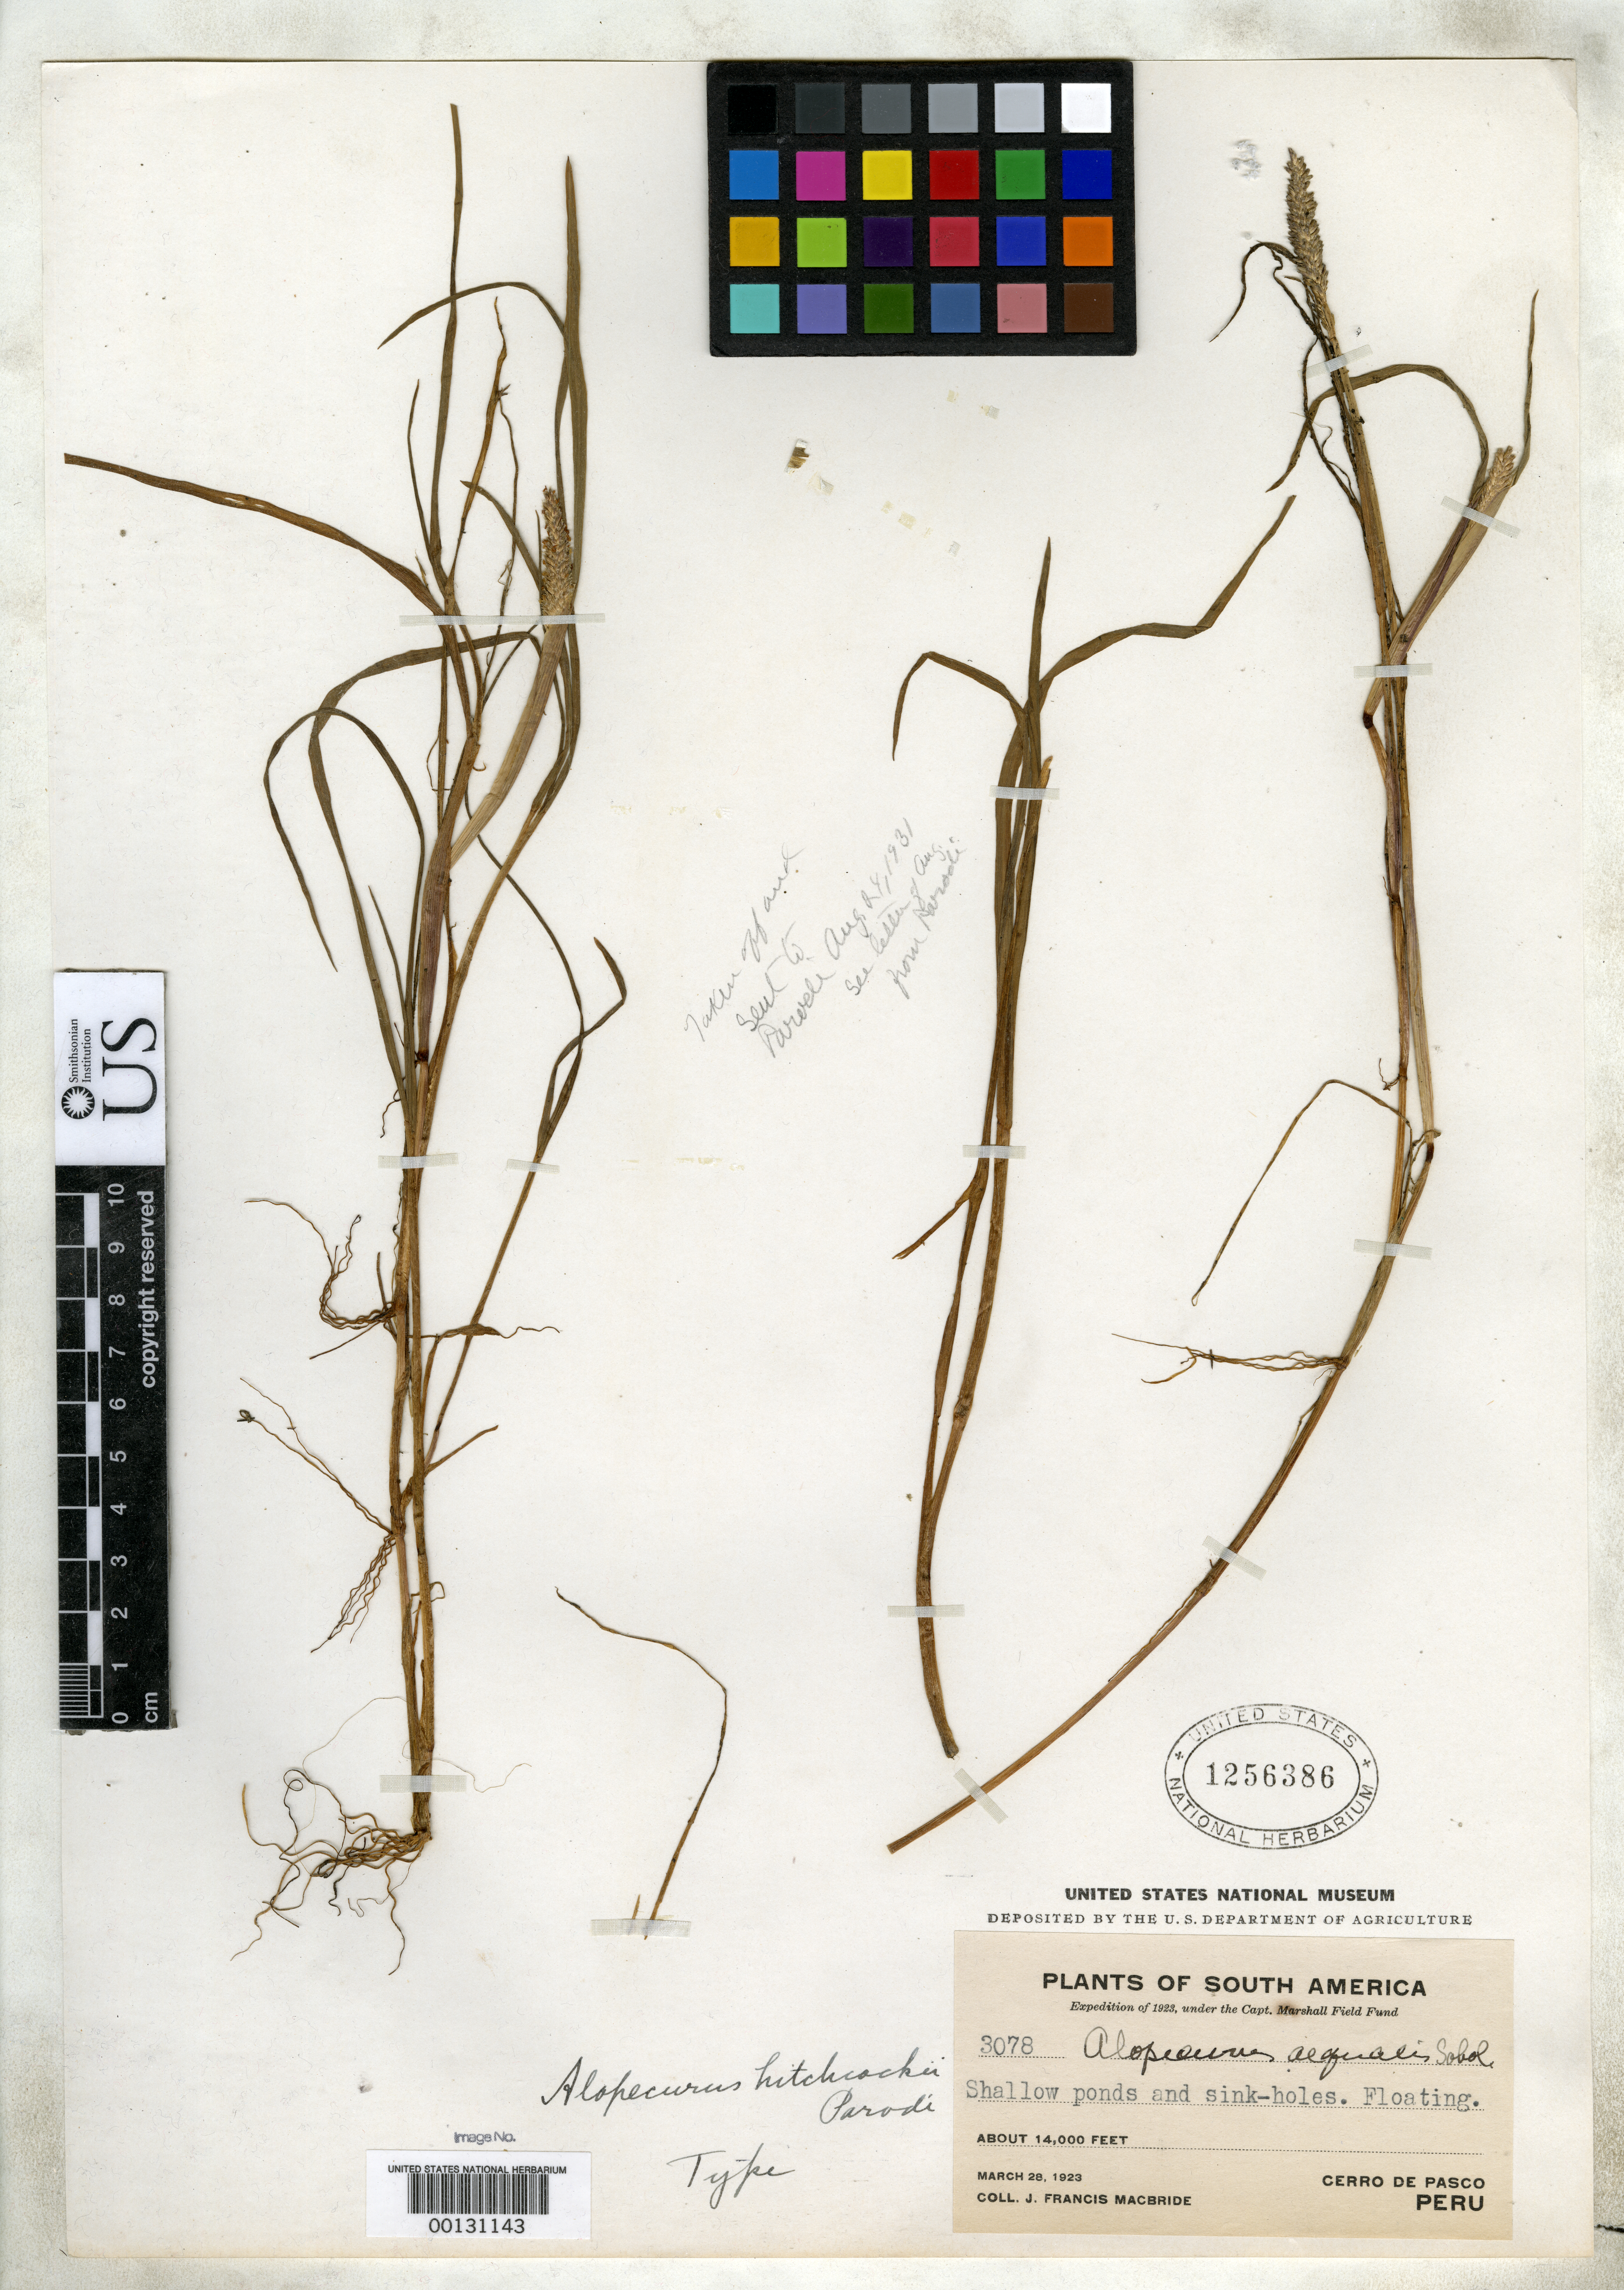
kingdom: Plantae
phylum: Tracheophyta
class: Liliopsida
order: Poales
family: Poaceae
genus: Alopecurus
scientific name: Alopecurus hitchcockii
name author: Parodi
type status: Holotype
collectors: J. F. Macbride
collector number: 3078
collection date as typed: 28 Mar 1923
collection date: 1923-03-28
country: Peru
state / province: Pasco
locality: Cerro de Pasco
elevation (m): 4267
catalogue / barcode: US 1256386